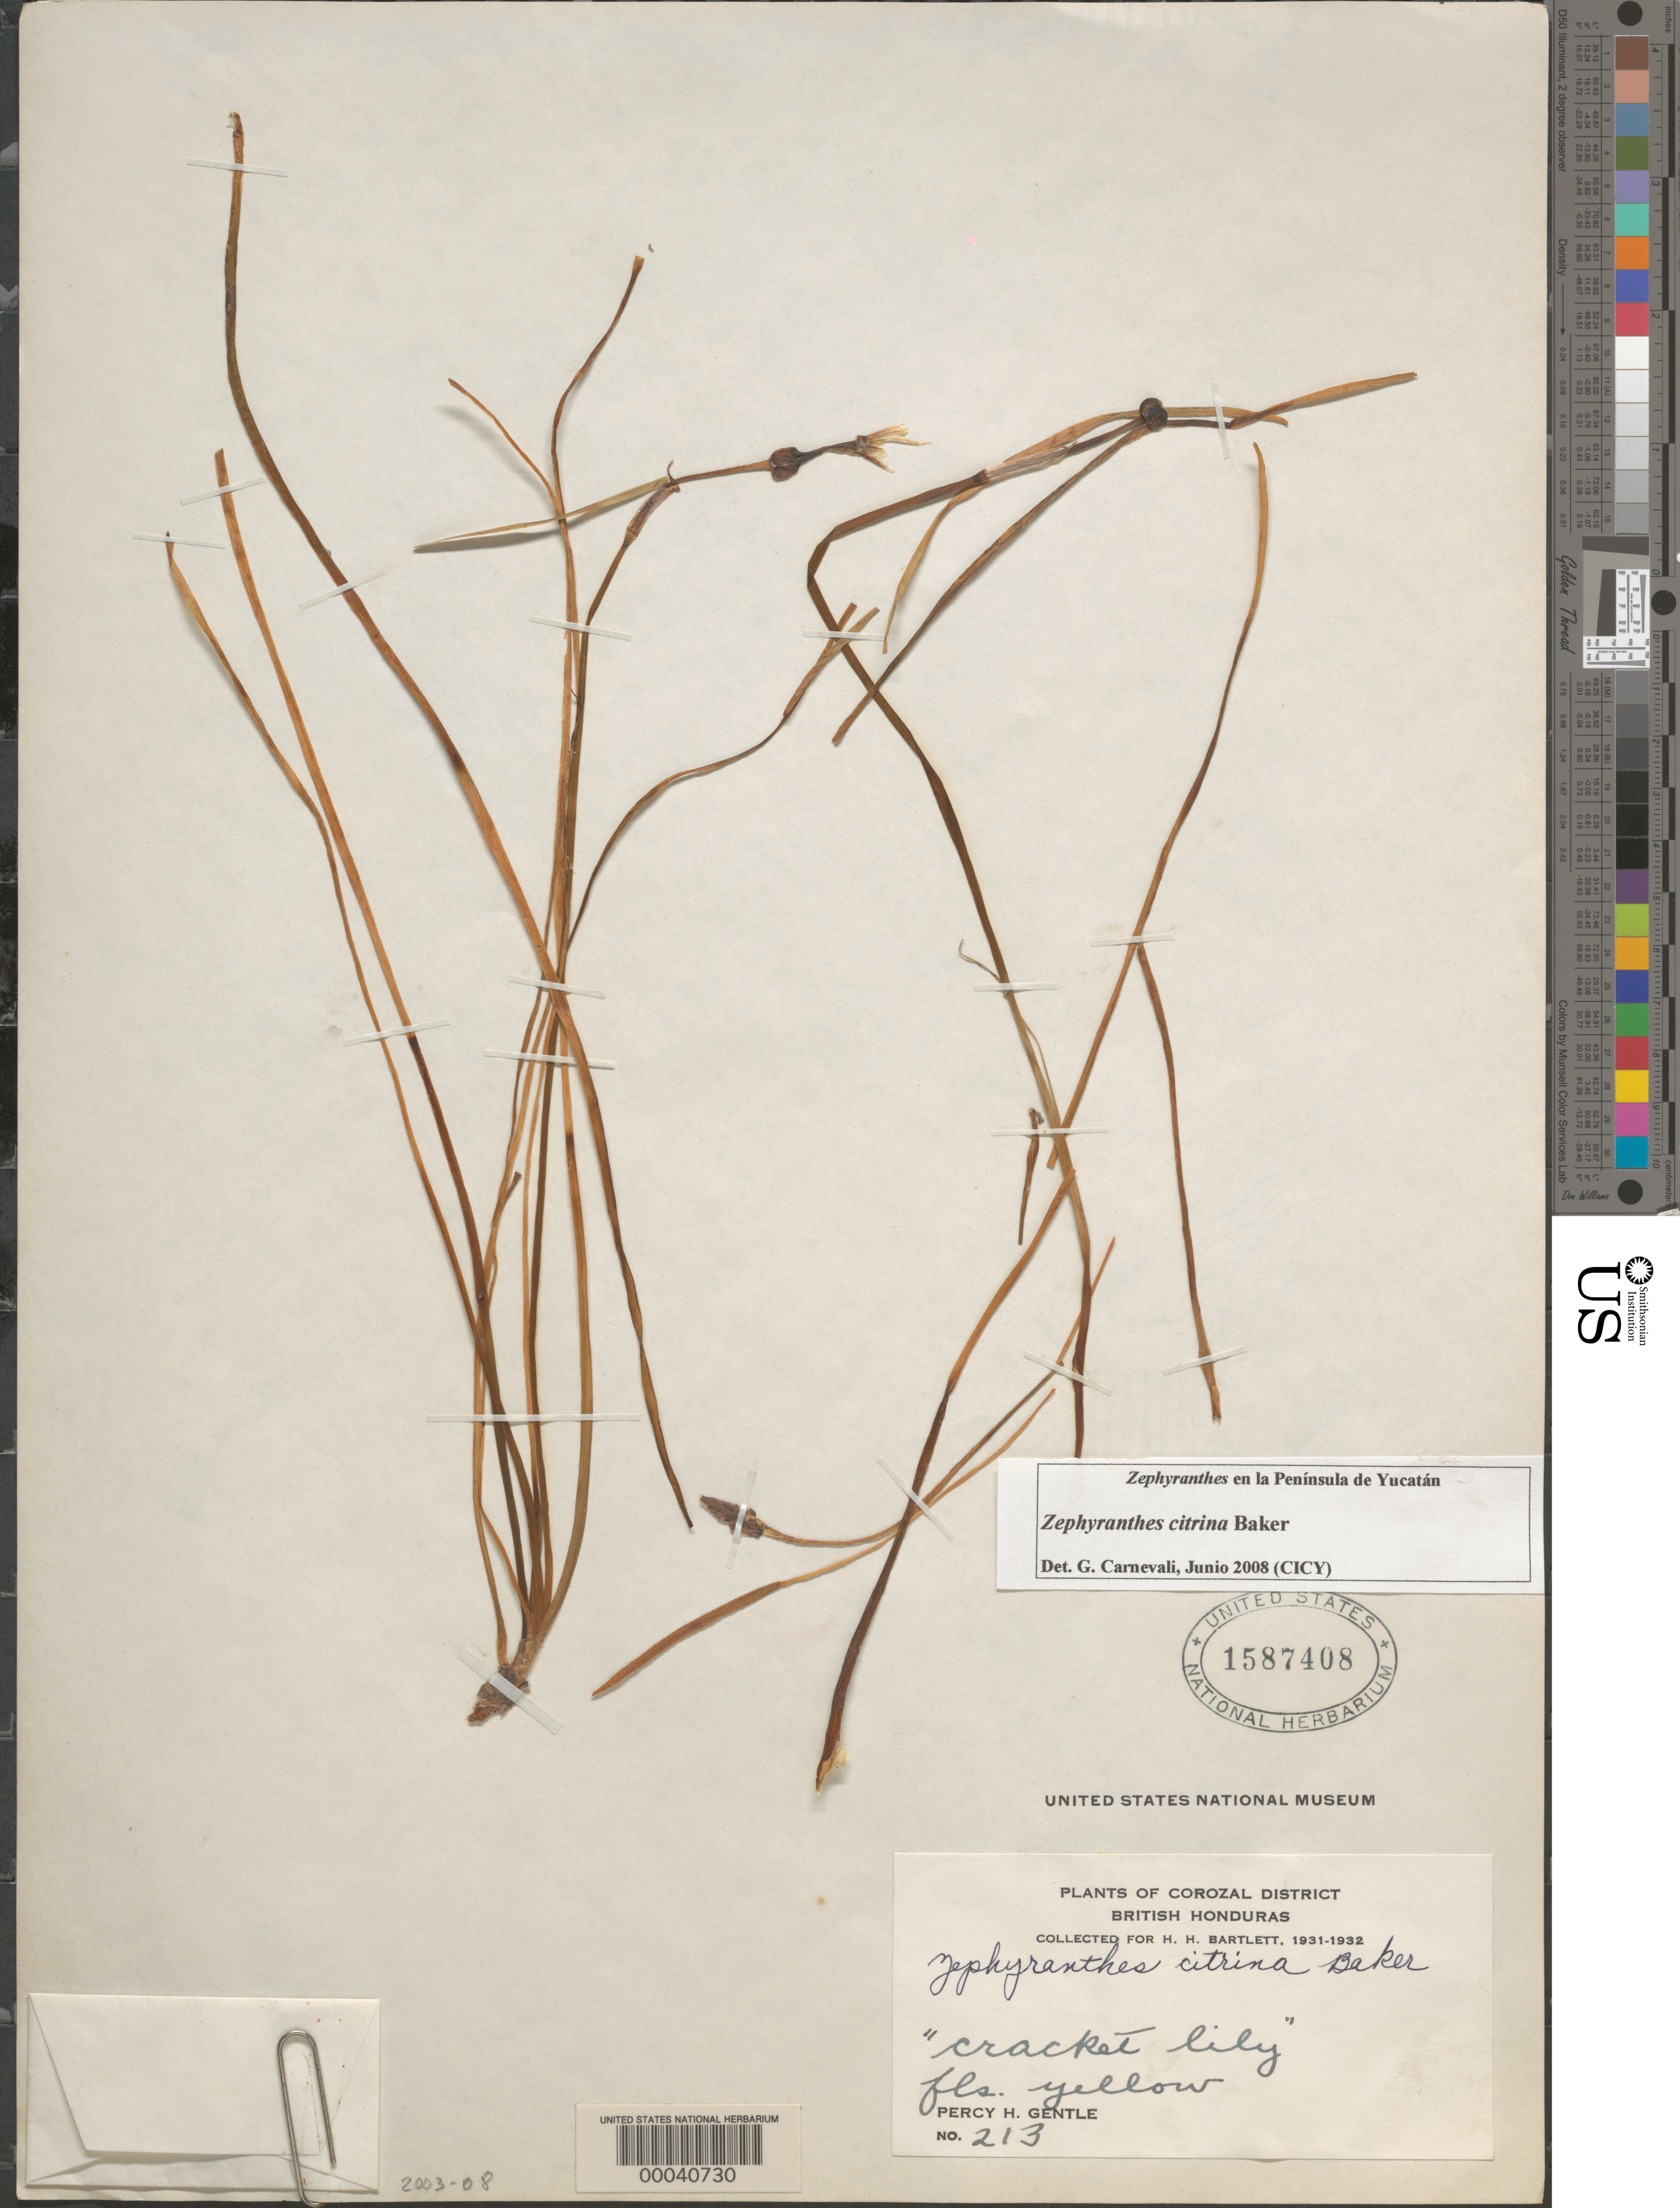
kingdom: Plantae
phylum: Tracheophyta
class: Liliopsida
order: Asparagales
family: Amaryllidaceae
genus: Zephyranthes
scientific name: Zephyranthes concolor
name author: (Lindl.) Benth. & Hook. f.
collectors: C. C. Parry & E. Palmer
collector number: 868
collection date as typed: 1878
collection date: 1878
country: Mexico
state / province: San Luis Potosí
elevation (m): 1829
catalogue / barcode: US 36456